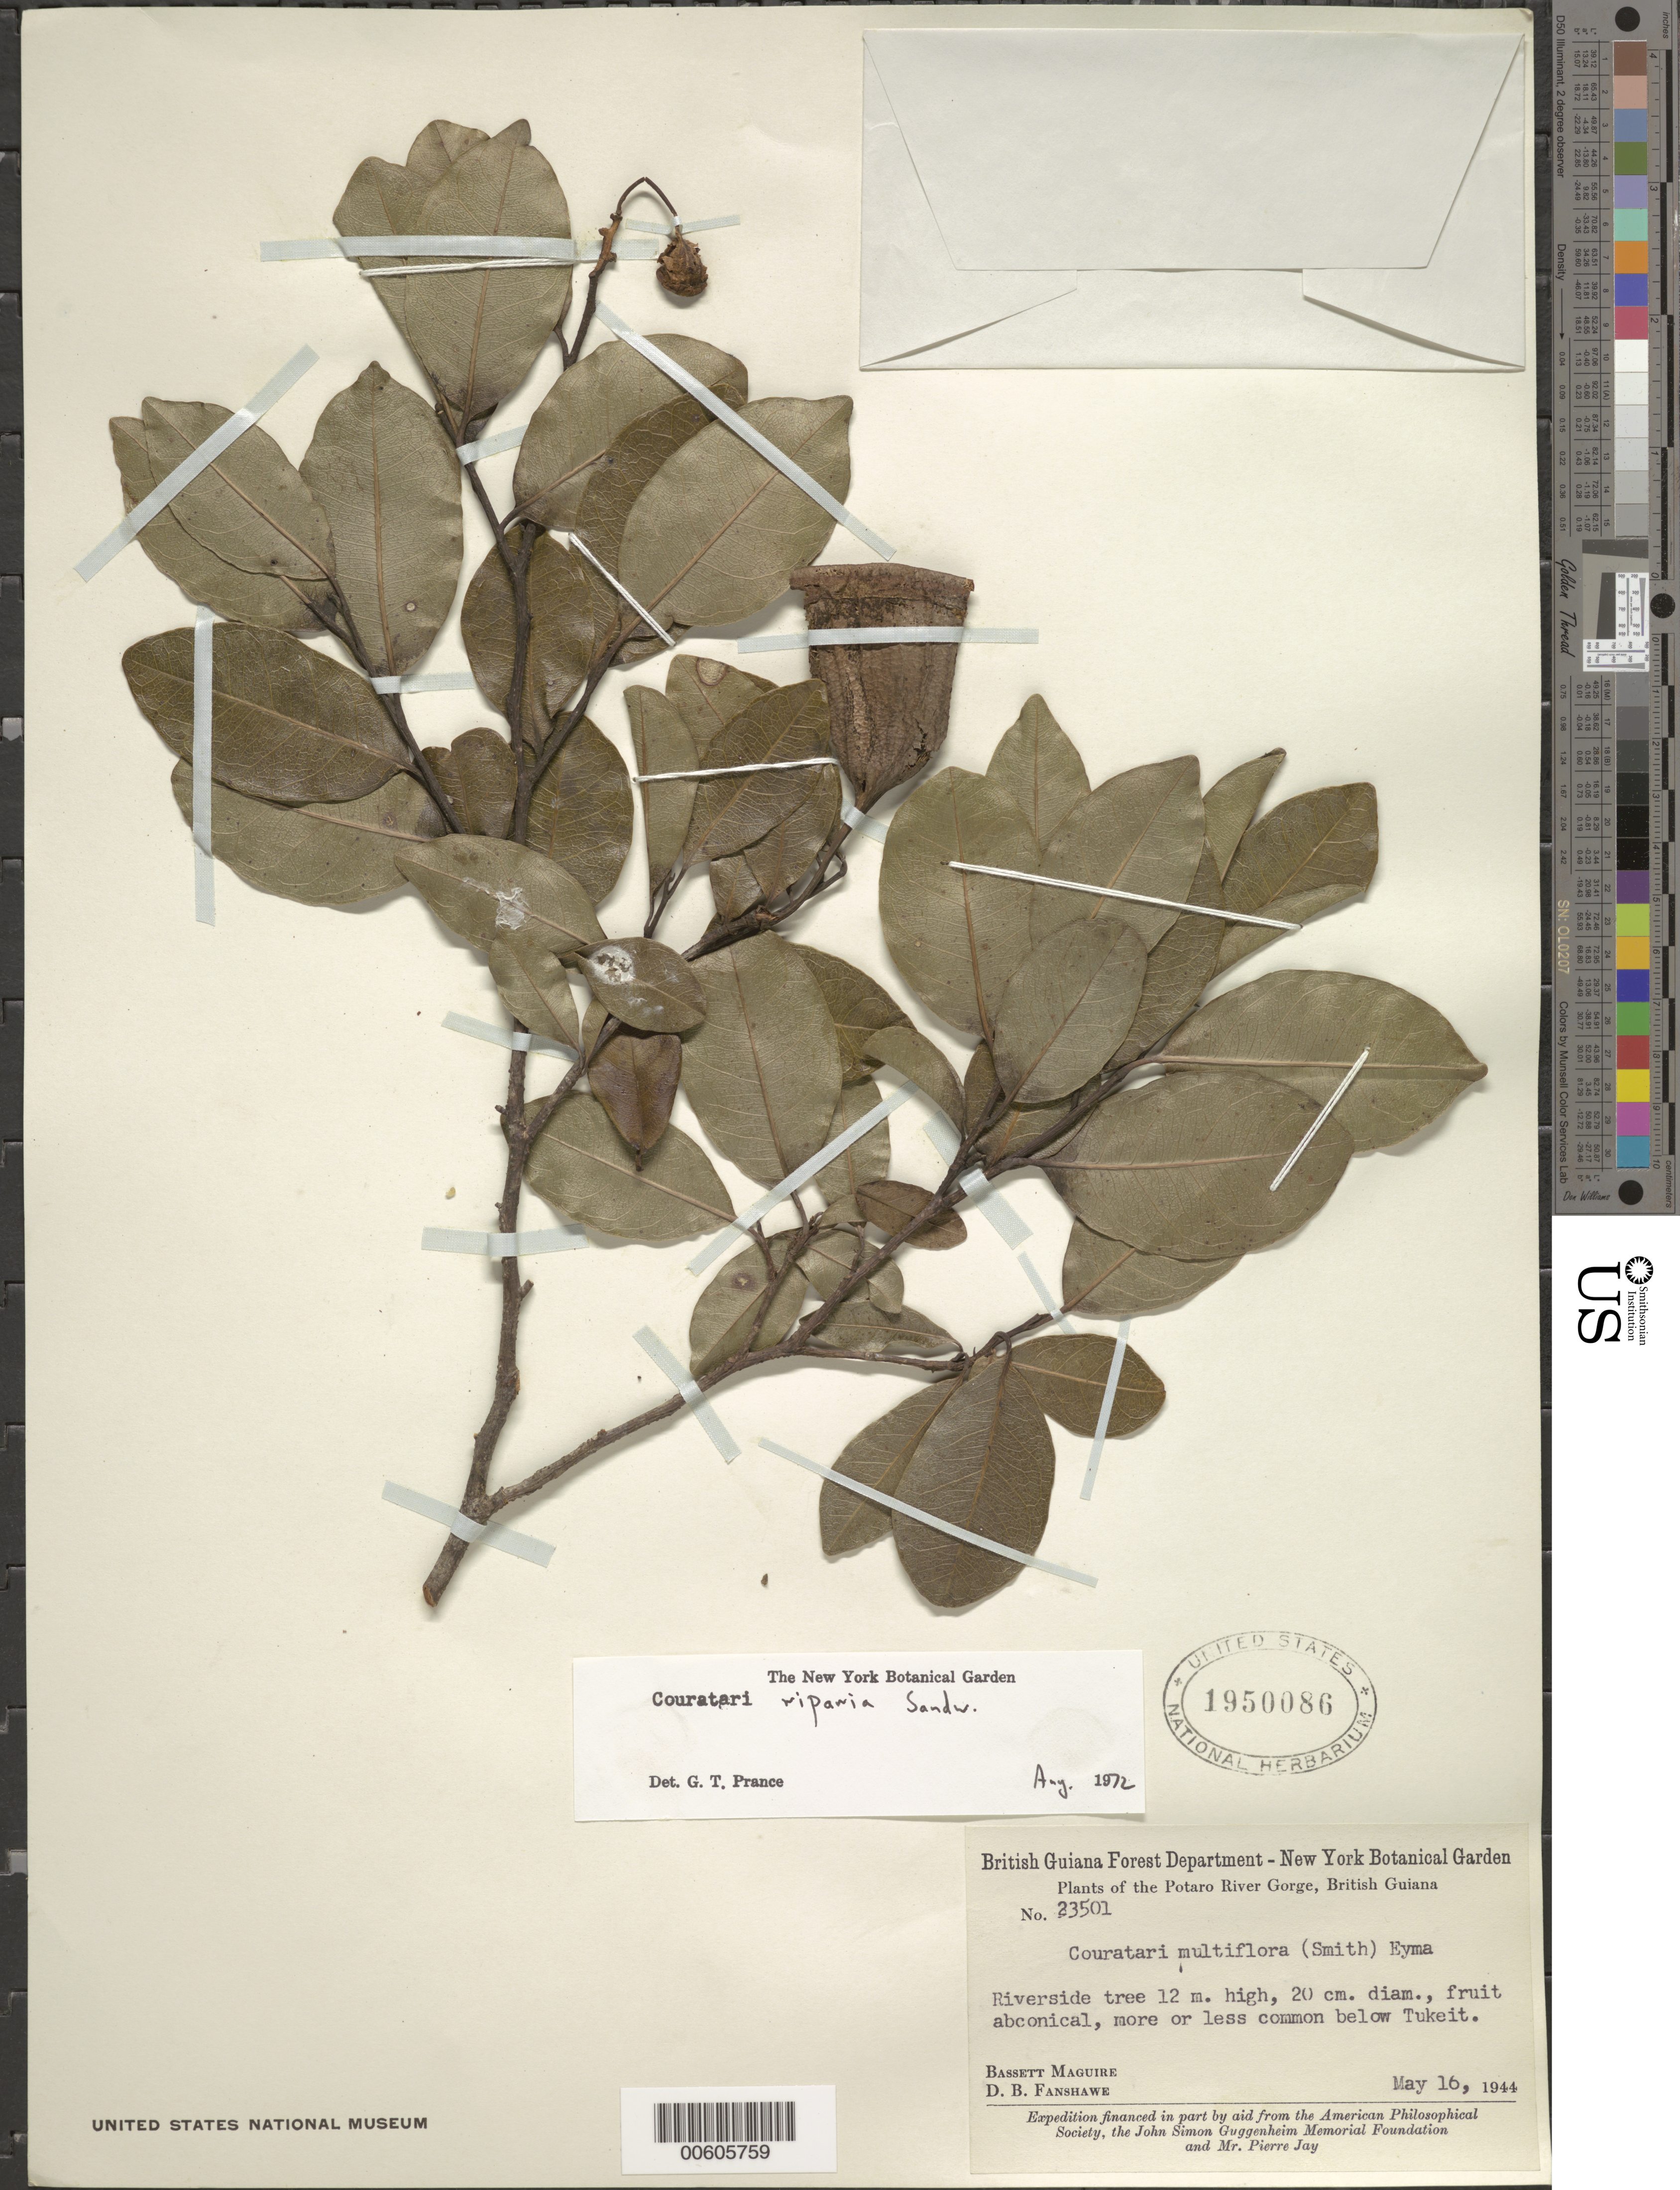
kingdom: Plantae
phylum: Tracheophyta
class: Magnoliopsida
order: Ericales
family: Lecythidaceae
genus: Couratari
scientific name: Couratari riparia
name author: Sandwith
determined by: Prance, G. T.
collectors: B. Maguire & D. B. Fanshawe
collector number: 23501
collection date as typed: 16-May-44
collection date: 1944-05-16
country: Guyana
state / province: Potaro-Siparuni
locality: Potaro River Gorge, below Tukeit, base of Kaieteur escarpment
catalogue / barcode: US 1950086